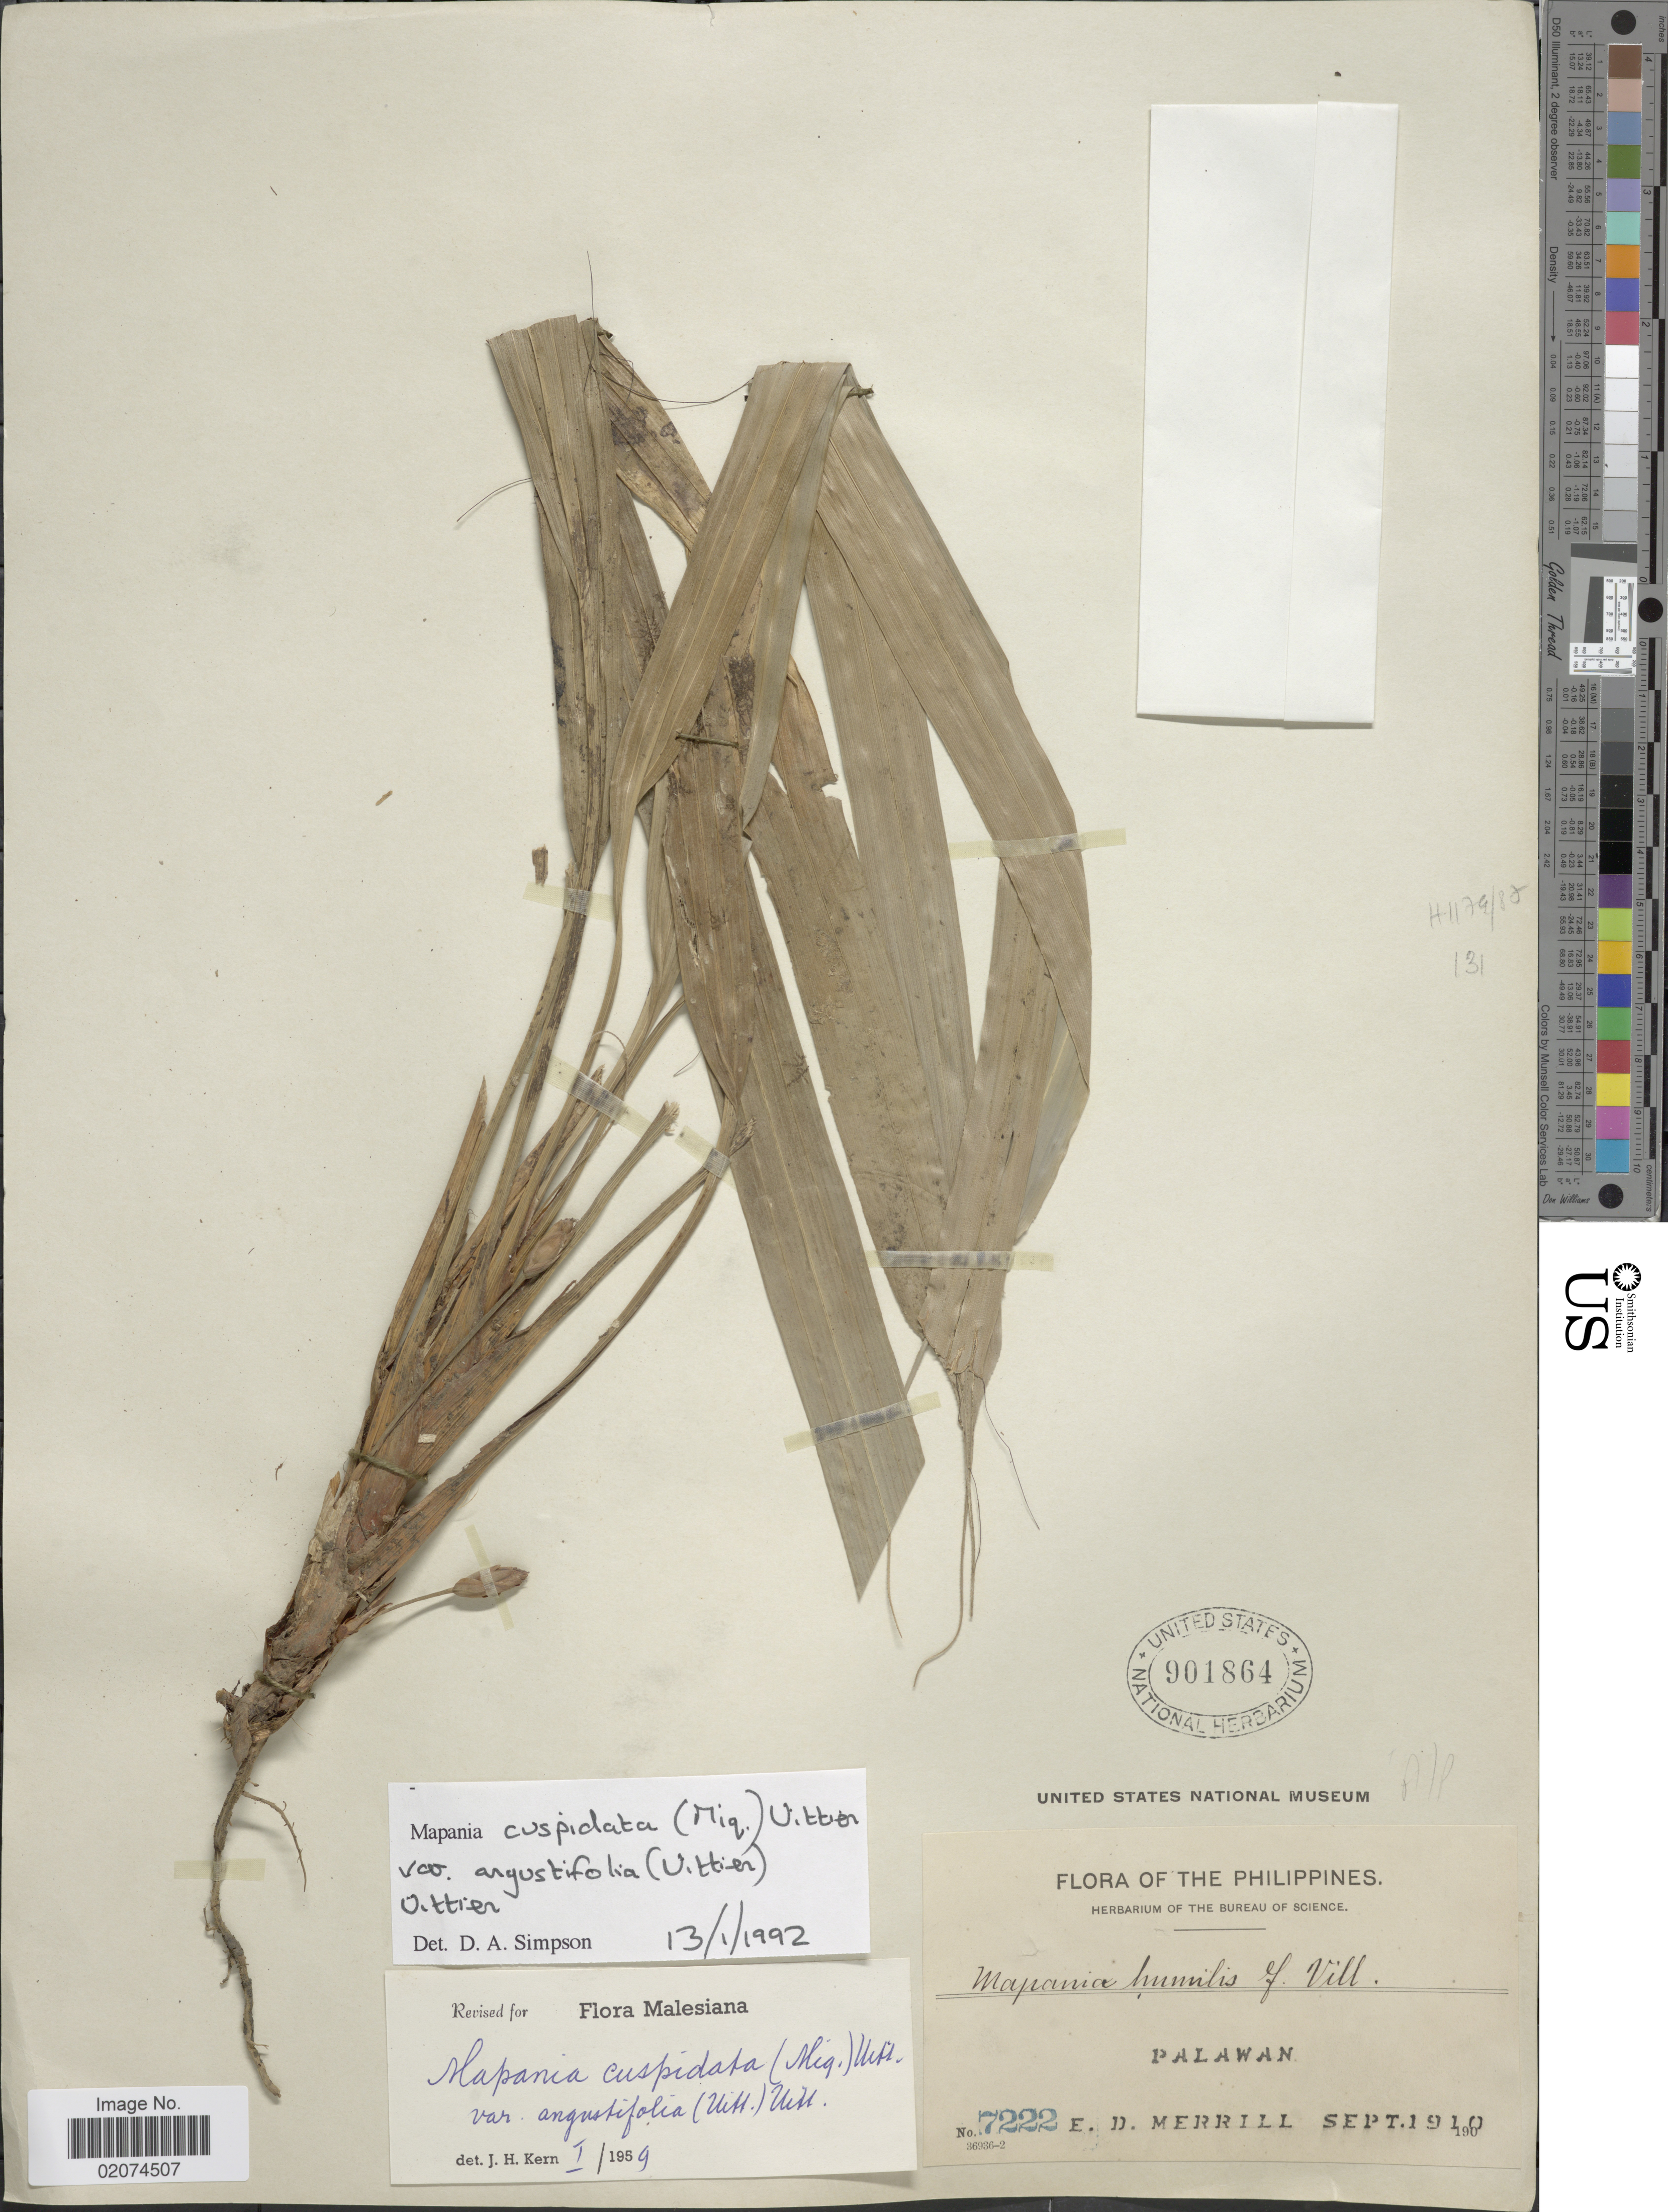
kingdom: Plantae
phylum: Tracheophyta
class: Liliopsida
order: Poales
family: Cyperaceae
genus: Mapania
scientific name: Mapania cuspidata var. angustifolia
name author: (Uittien) Uittien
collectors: E. D. Merrill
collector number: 7222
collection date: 1910-09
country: Philippines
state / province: Mimaropa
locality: Palawan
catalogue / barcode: US 901864